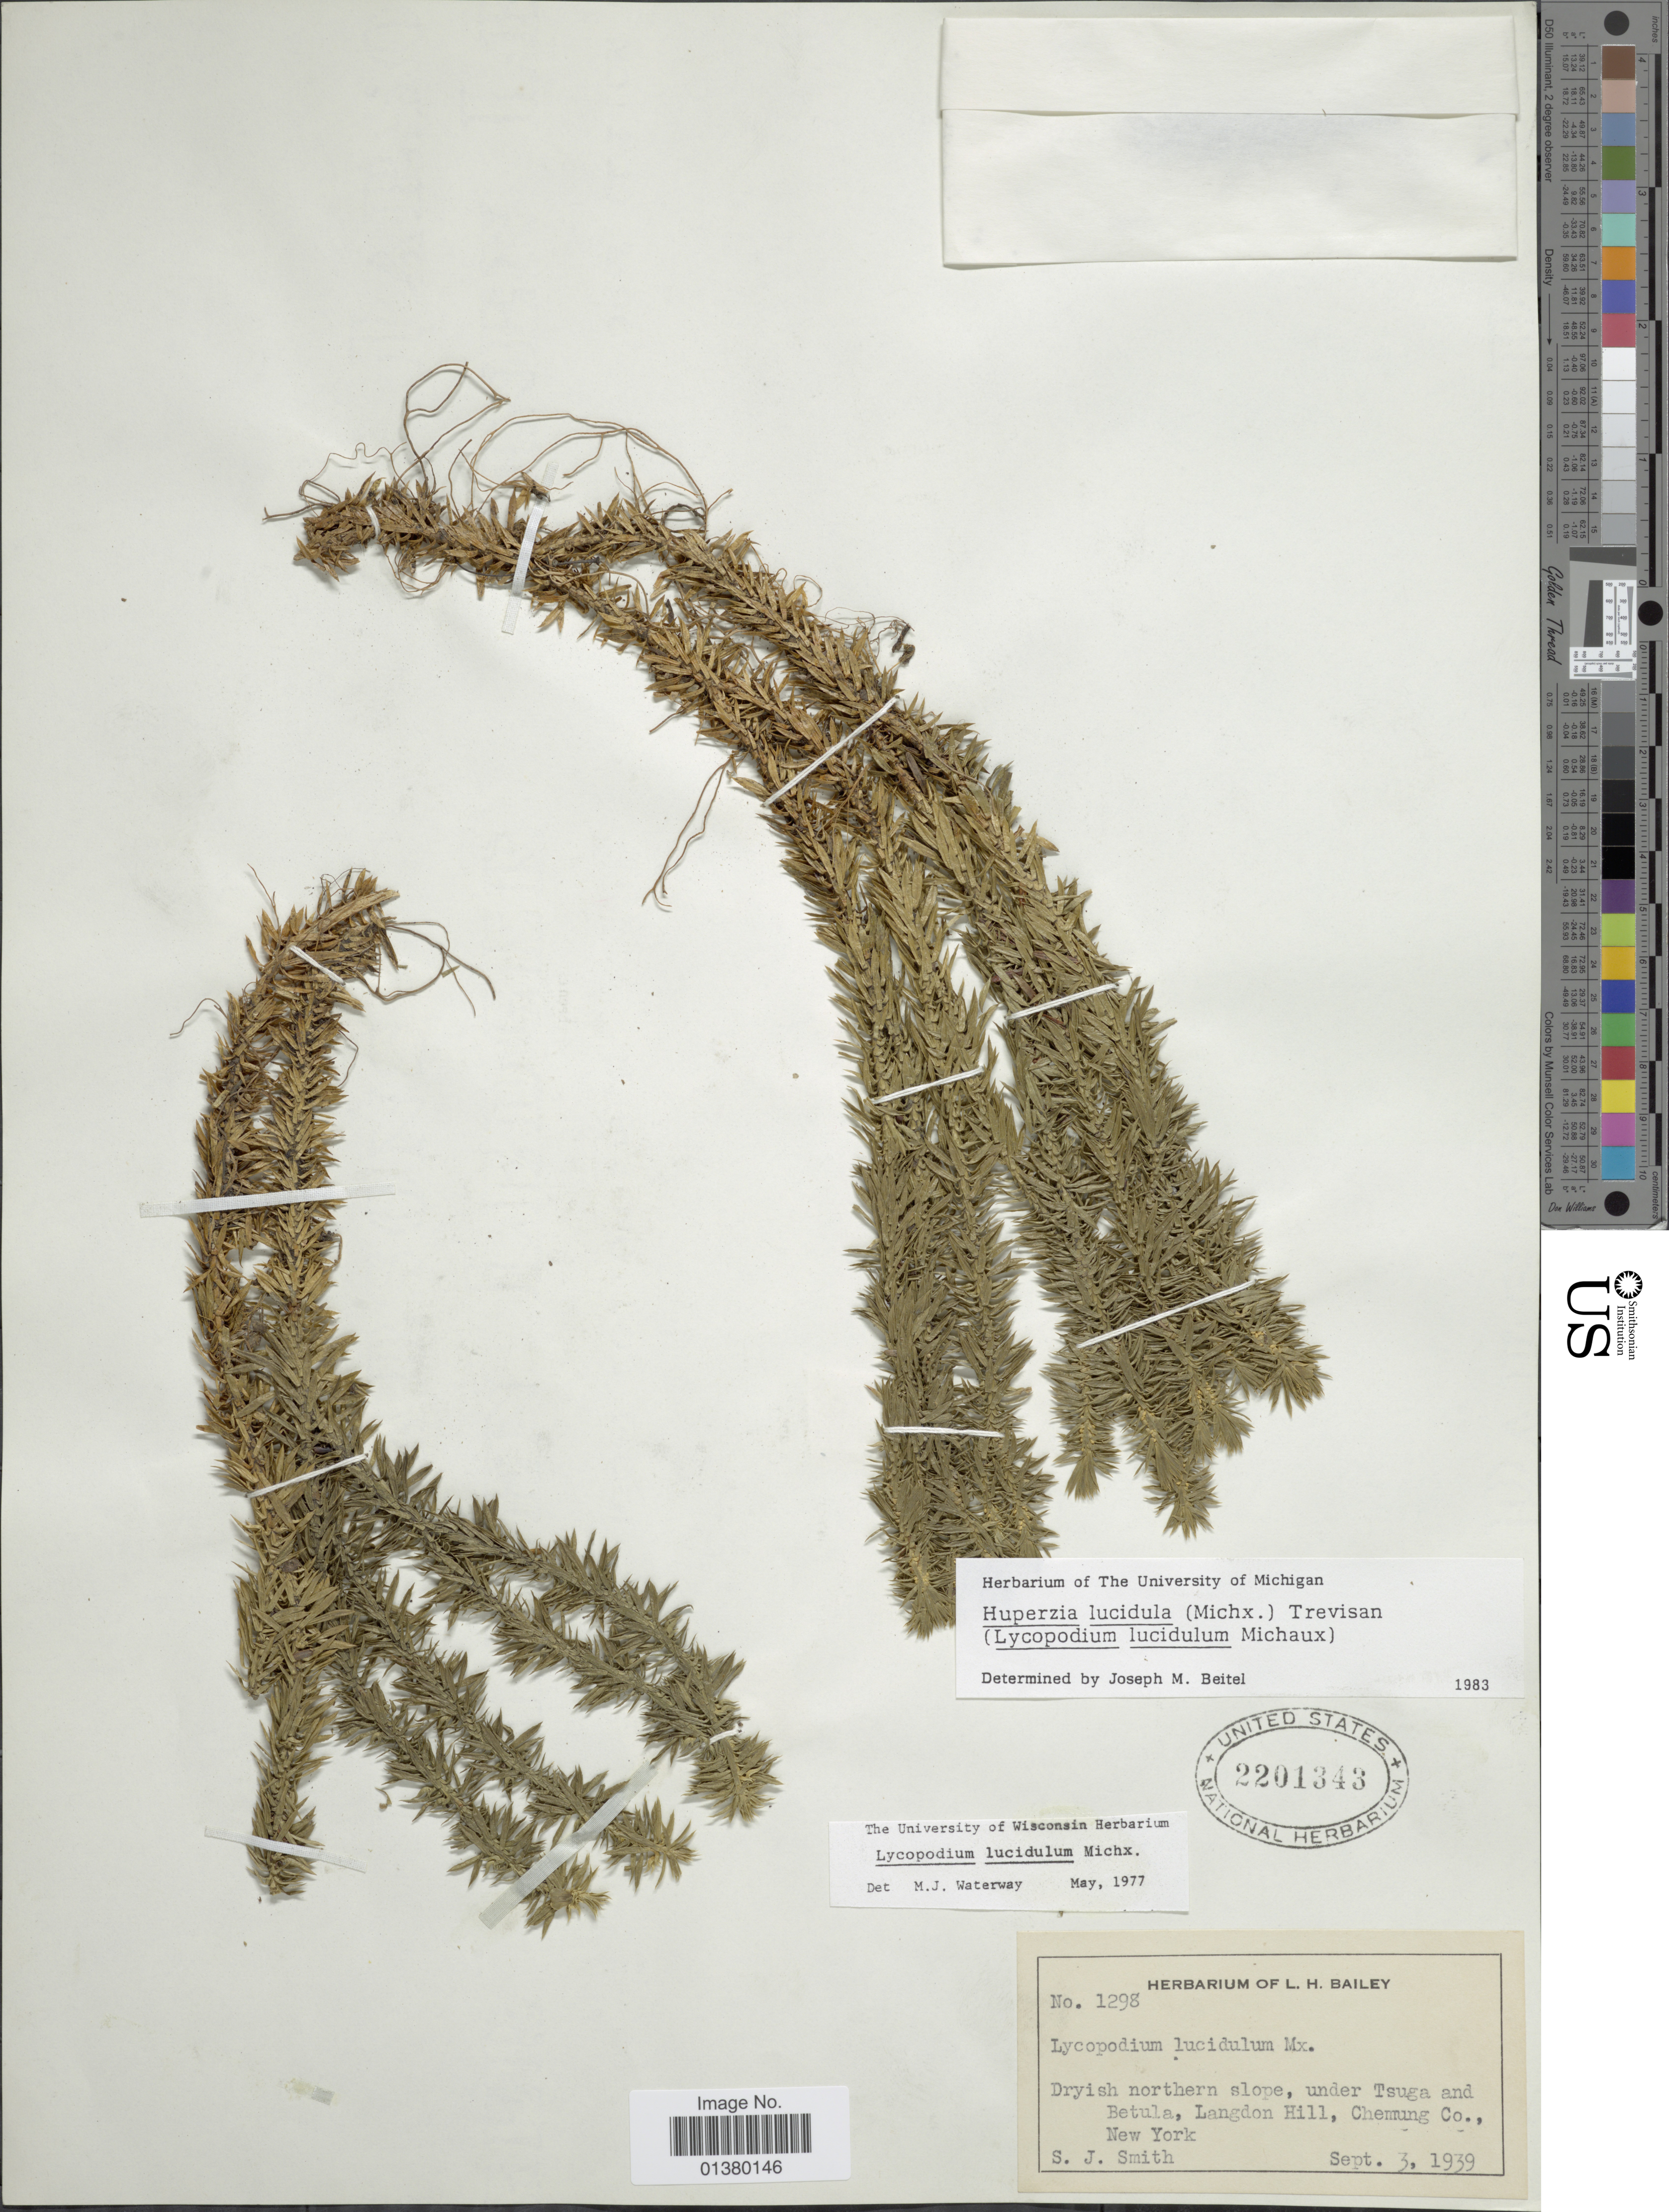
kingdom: Plantae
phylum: Tracheophyta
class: Lycopodiopsida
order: Lycopodiales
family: Lycopodiaceae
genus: Huperzia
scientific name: Huperzia lucidula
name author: (Michx.) Trevis.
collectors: S. Smith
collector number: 1298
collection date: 1939-09-03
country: United States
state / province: New York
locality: Under Tsuga and Betula, Langdon Hill, Chemung Co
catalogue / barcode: US 2201343